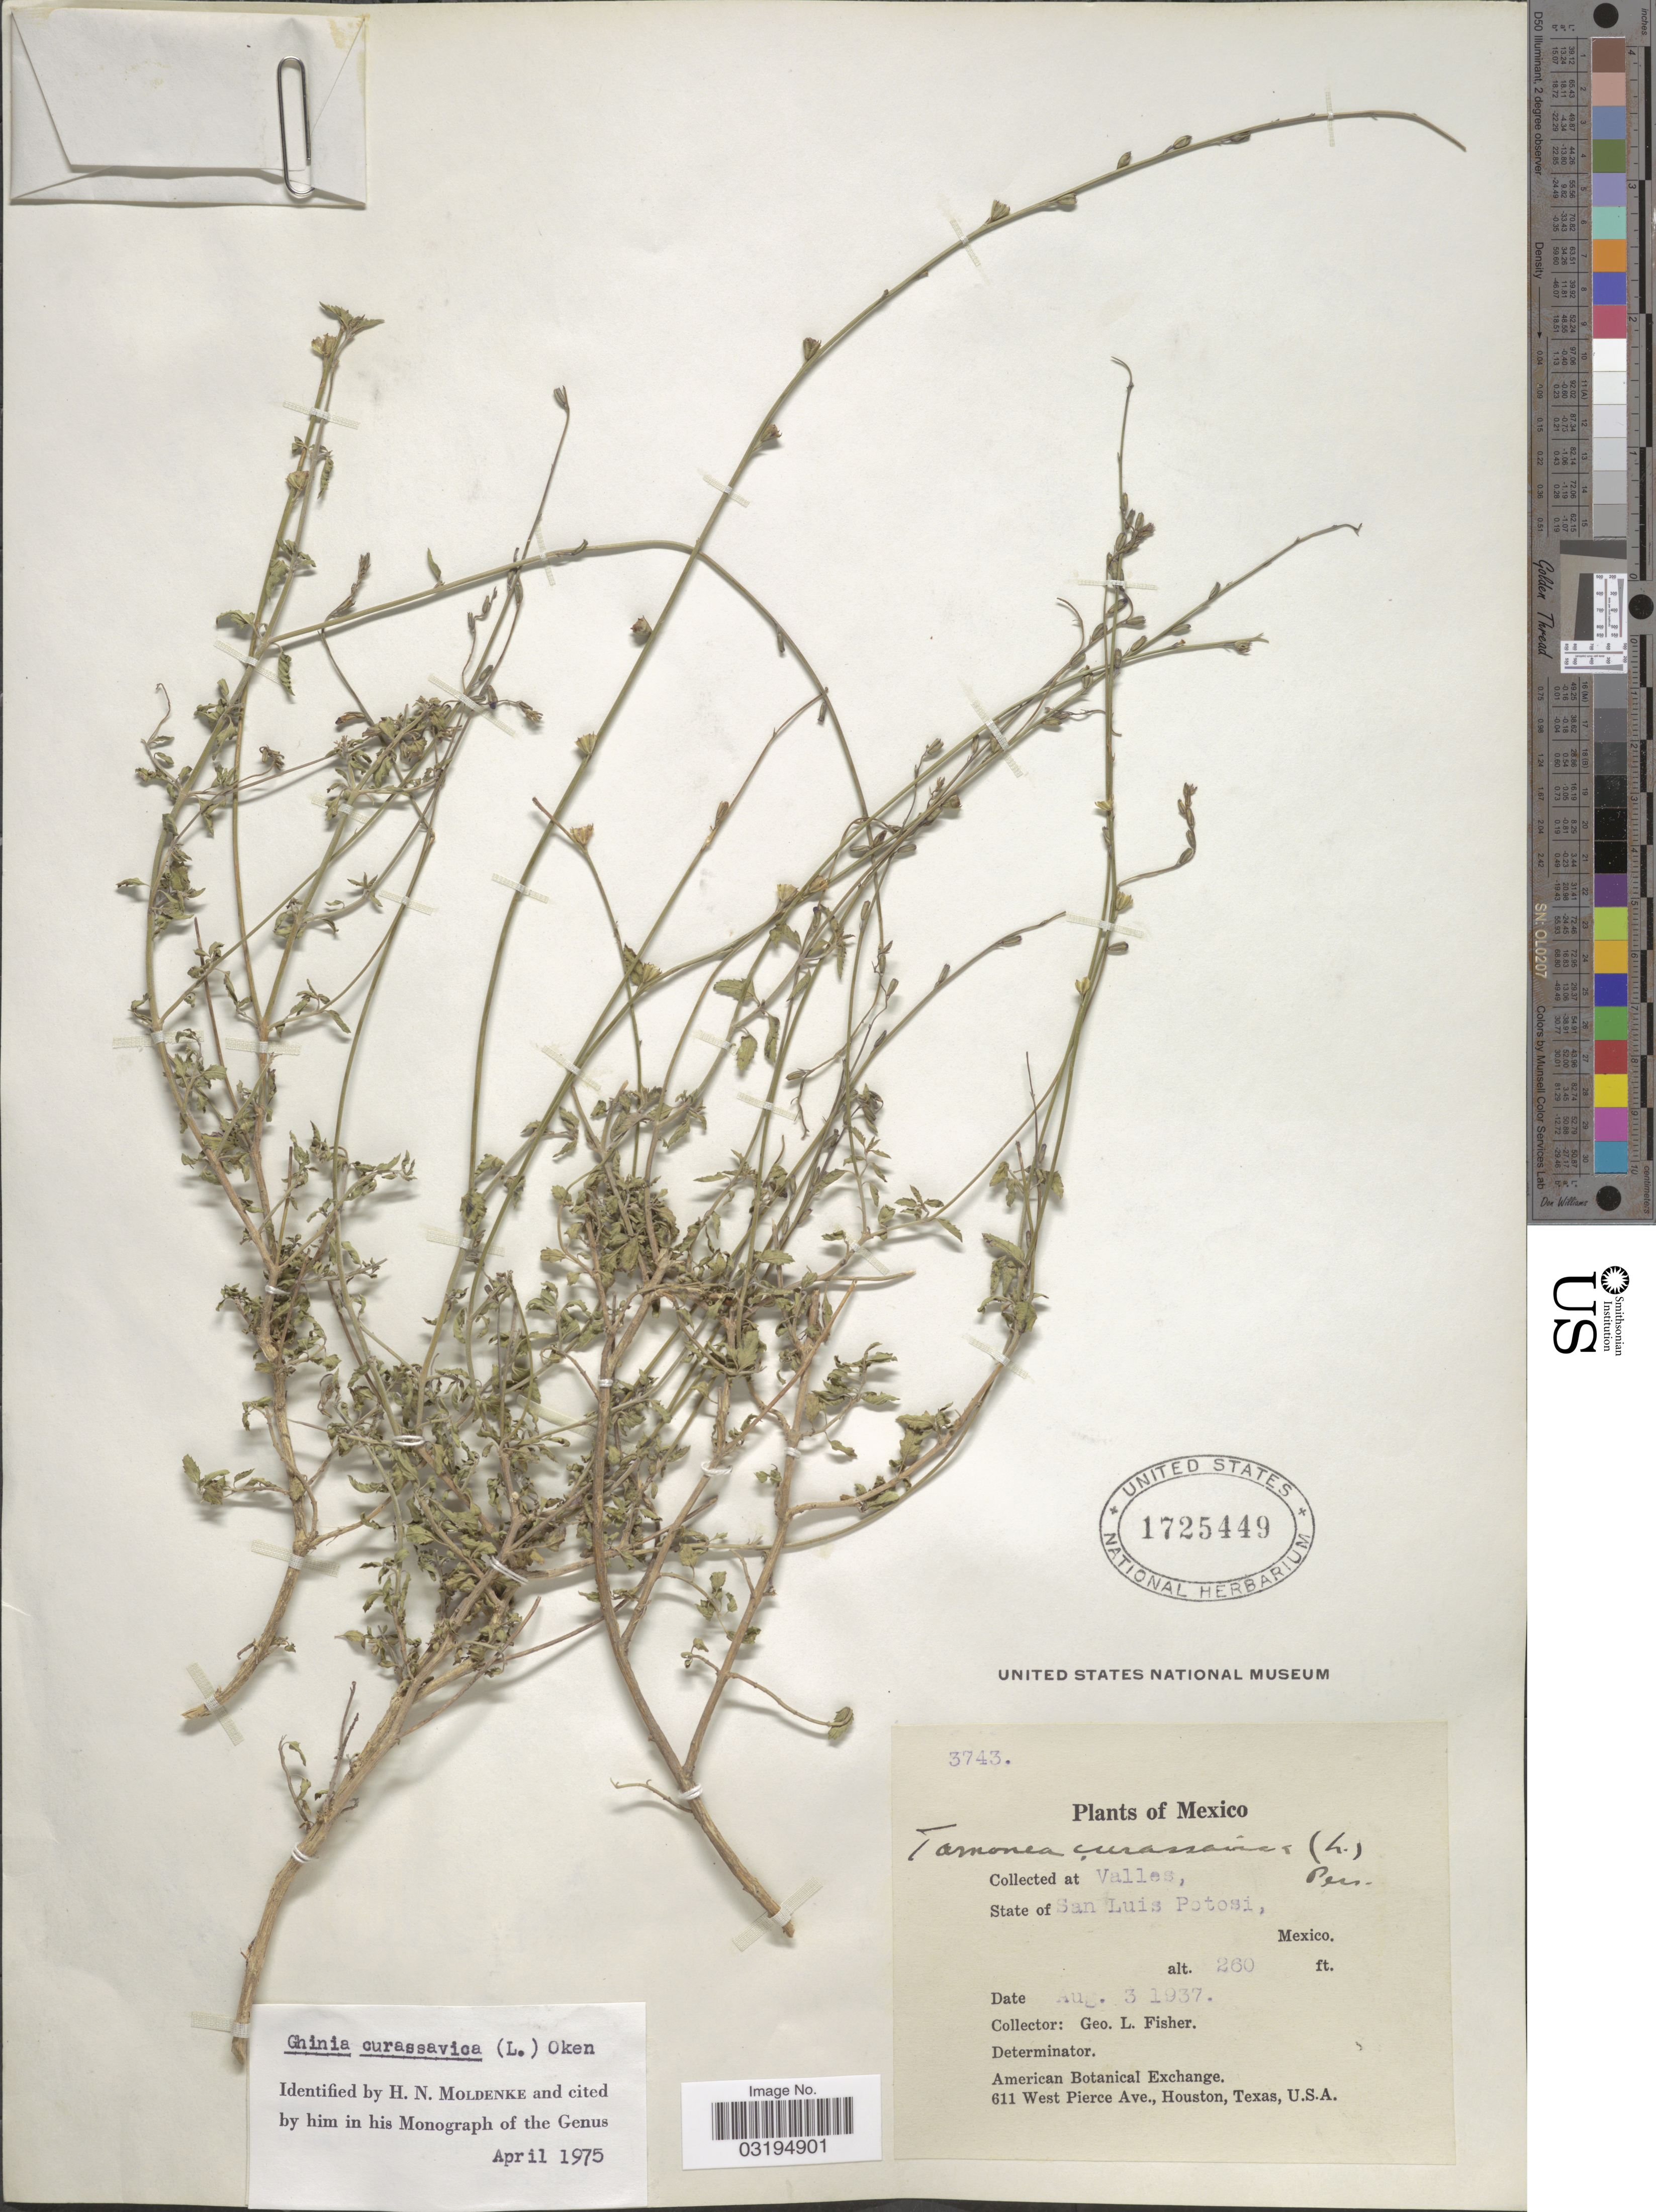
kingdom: Plantae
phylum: Tracheophyta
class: Magnoliopsida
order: Lamiales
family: Verbenaceae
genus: Tamonea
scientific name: Tamonea curassavica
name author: (L.) Pers.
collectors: G. L. Fisher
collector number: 3743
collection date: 1937-08-03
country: Mexico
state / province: San Luis Potosí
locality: Valles.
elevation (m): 79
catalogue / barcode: US 1725449